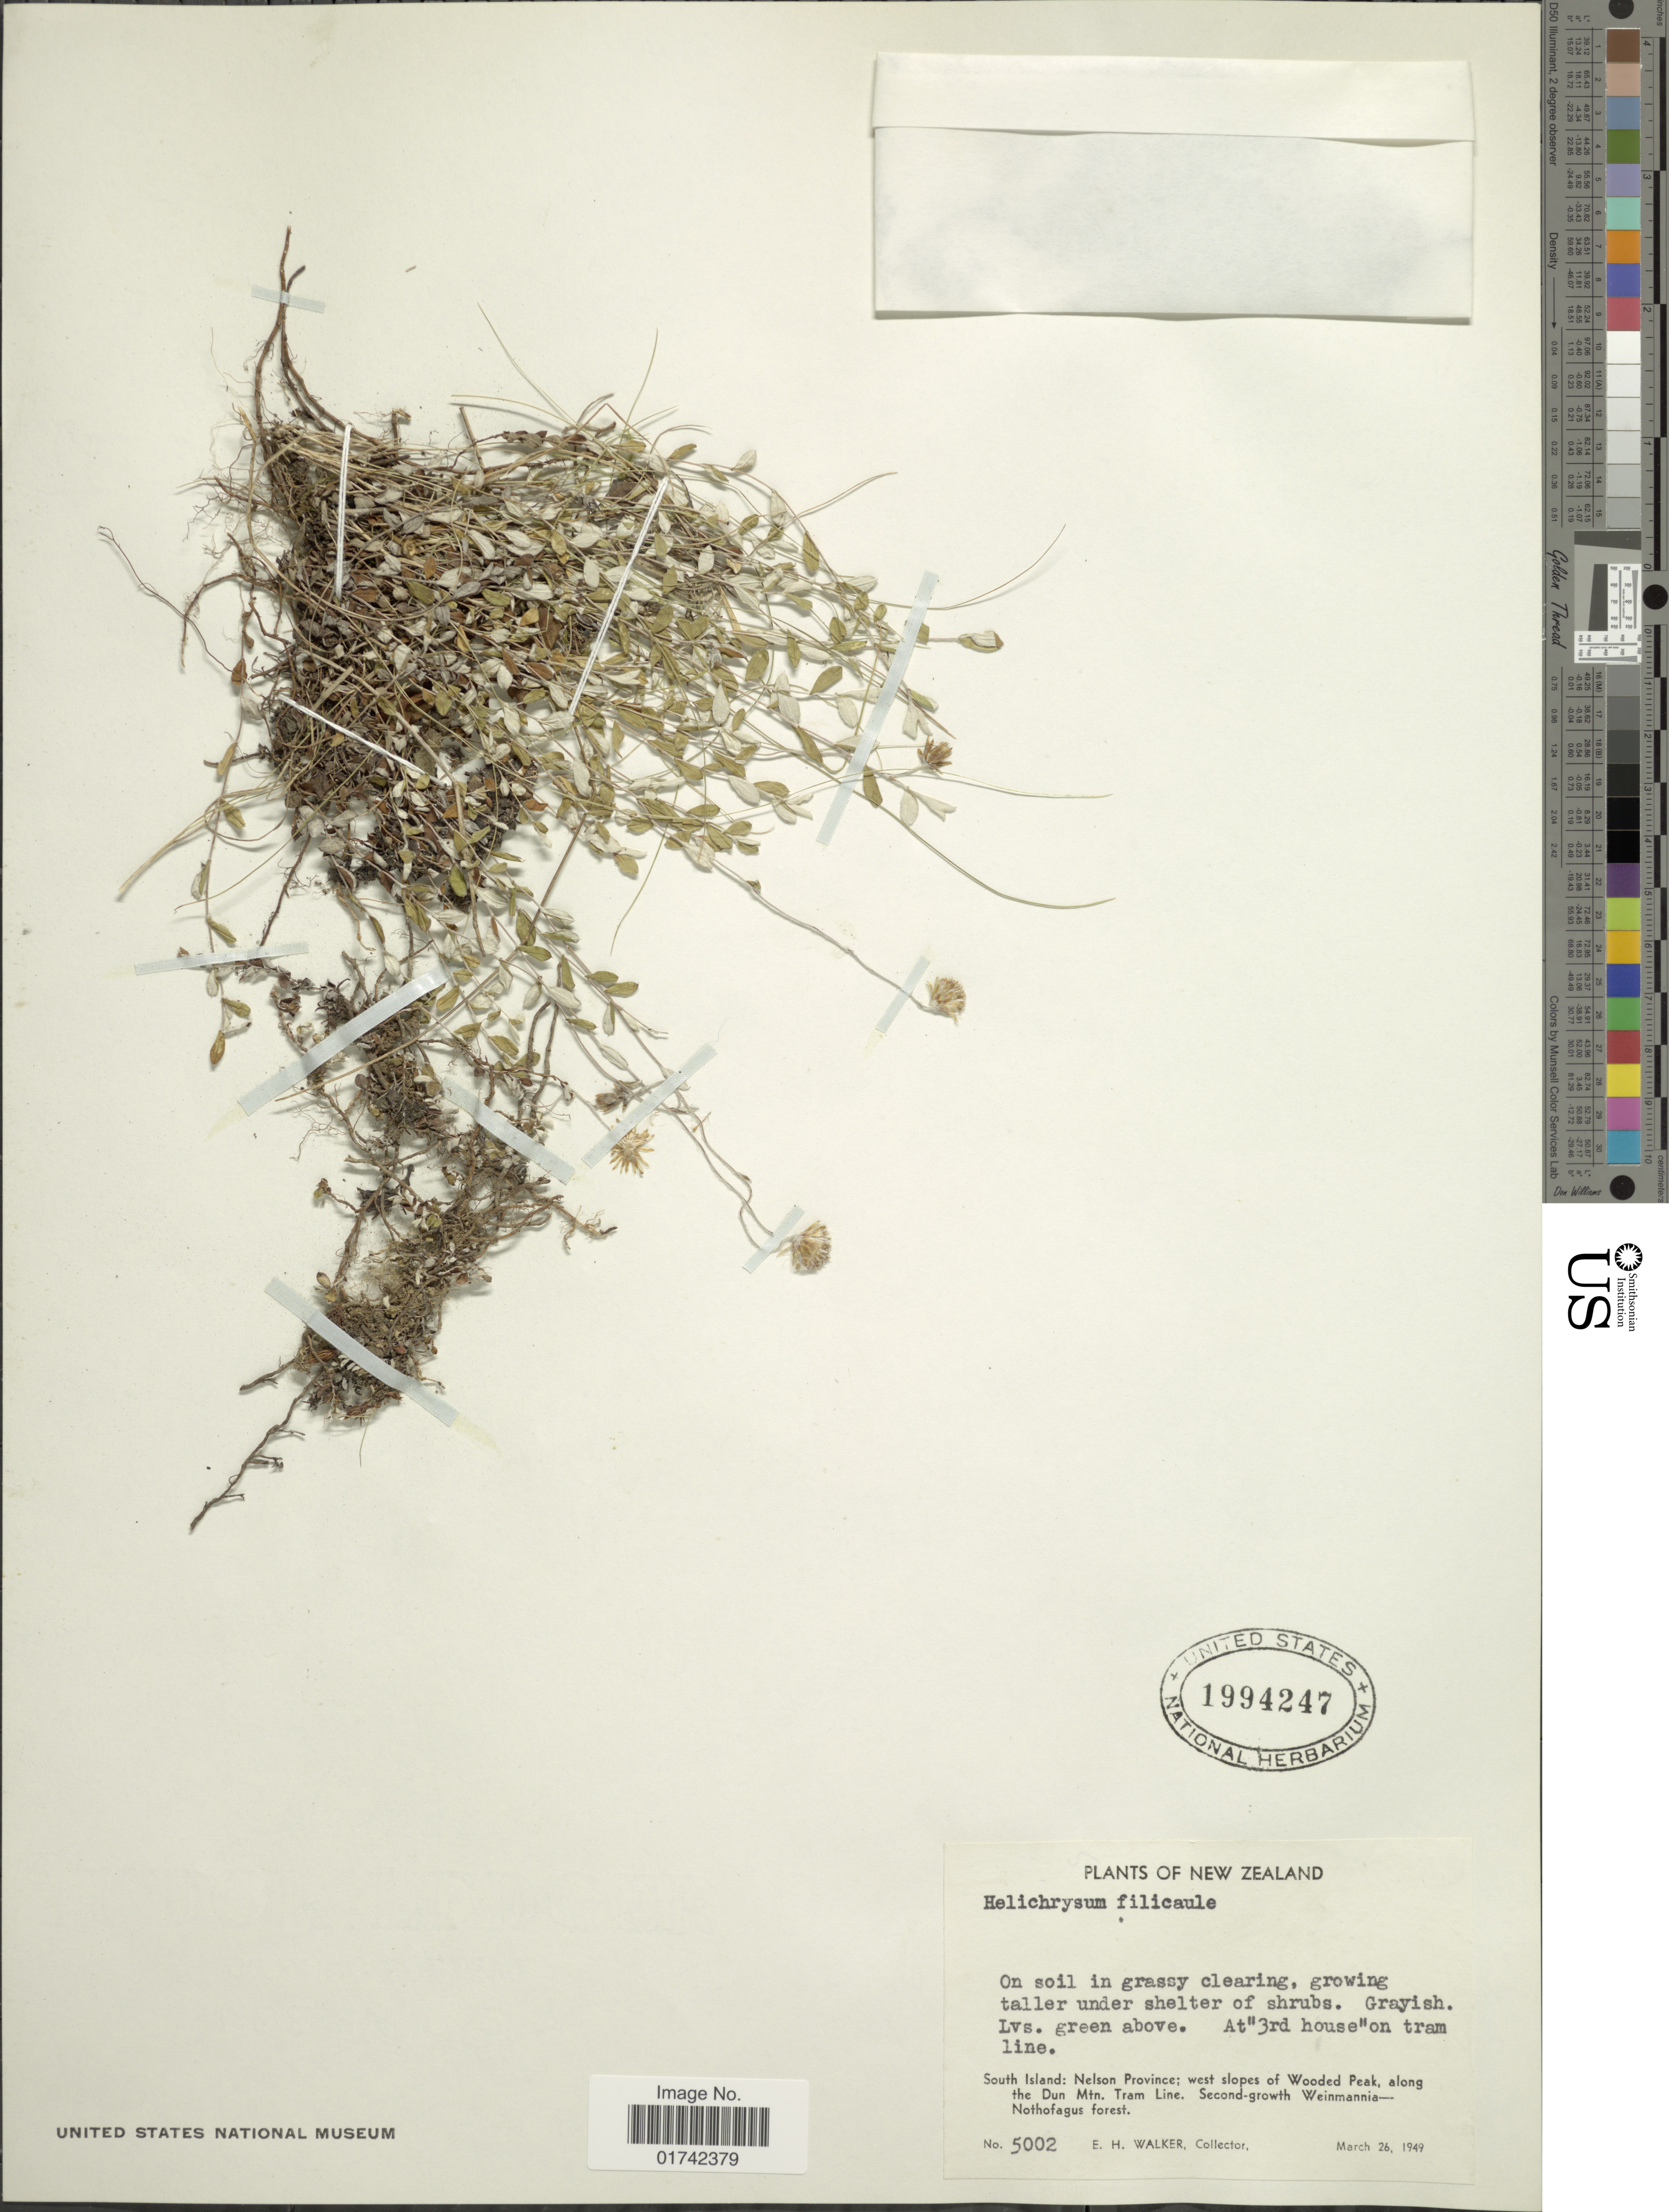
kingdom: Plantae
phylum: Tracheophyta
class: Magnoliopsida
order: Asterales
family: Asteraceae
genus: Helichrysum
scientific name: Helichrysum filicaule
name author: Hook. f.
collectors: E. H. Walker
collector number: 5002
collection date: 1949-03-26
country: New Zealand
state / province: Nelson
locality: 3rd house on tram line, South Island, west slopes of Wooded Peak, along the Dun Mtn. Tram Line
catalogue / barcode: US 1994247